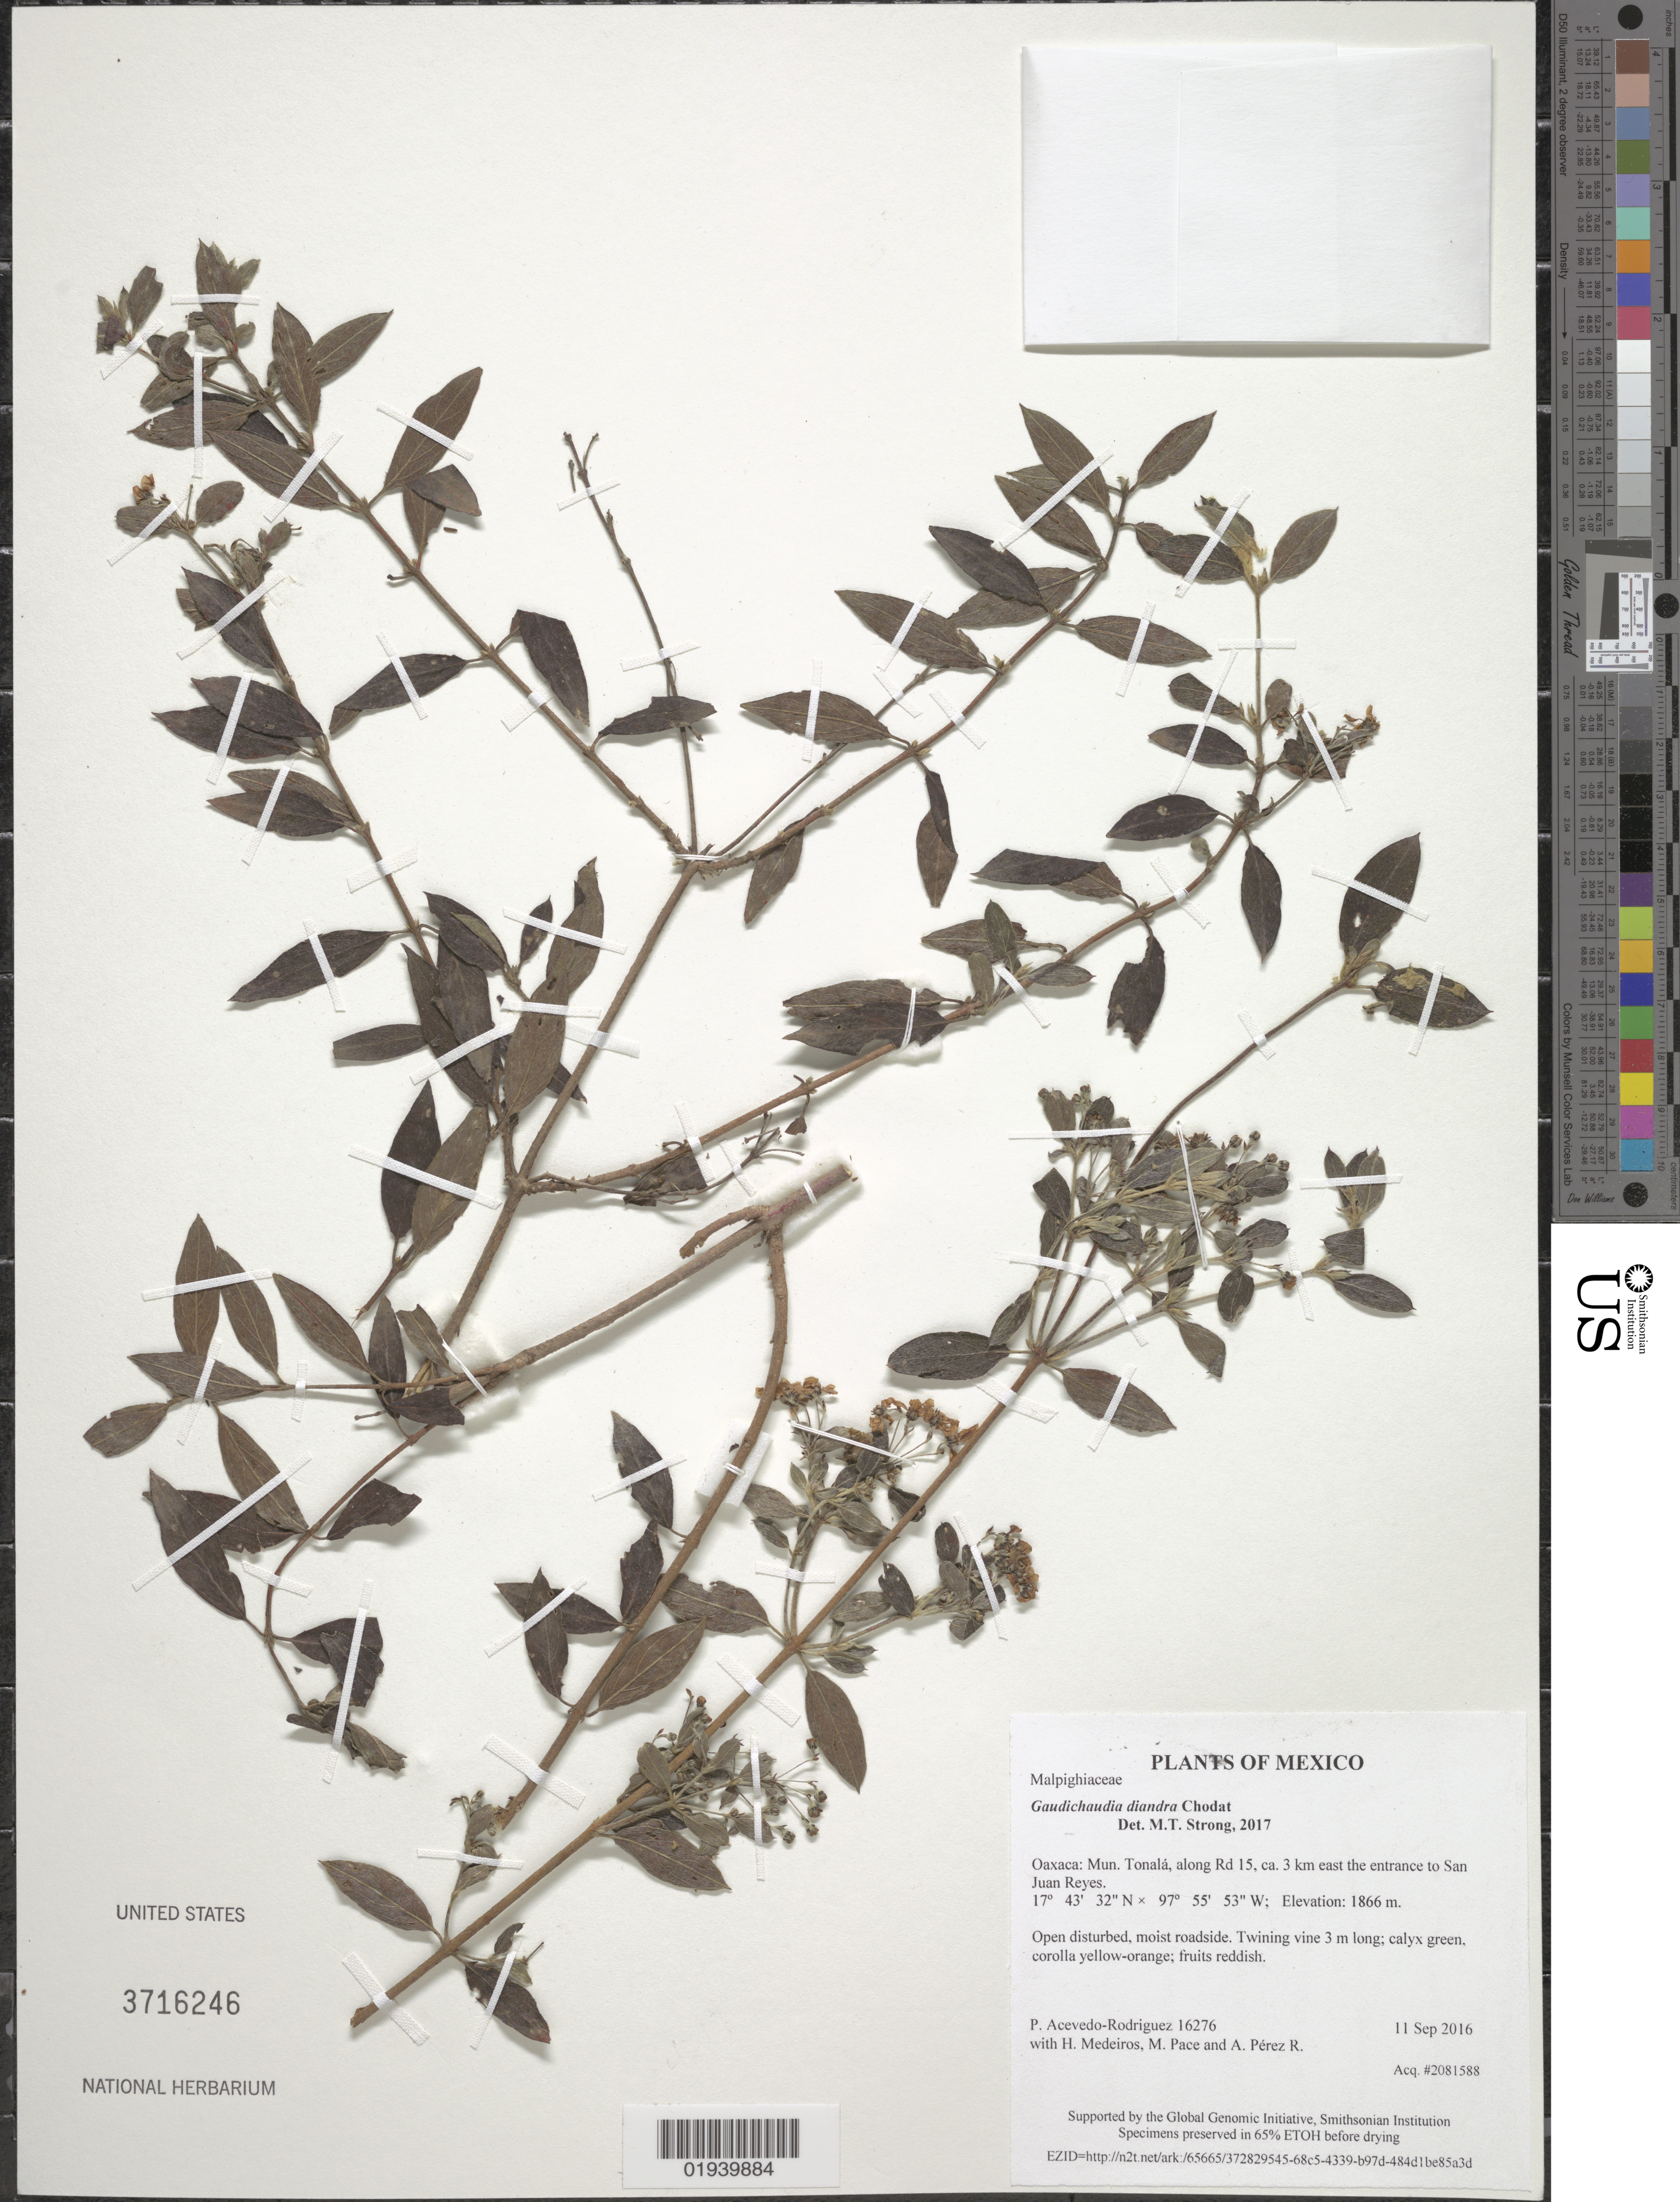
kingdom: Plantae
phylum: Tracheophyta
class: Magnoliopsida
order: Malpighiales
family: Malpighiaceae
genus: Gaudichaudia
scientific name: Gaudichaudia diandra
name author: Chodat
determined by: Strong, M. T., (US), Smithsonian Institution - National Museum of Natural History (UNITED STATES)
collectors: P. Acevedo-Rodr., H. Medeiros, M. R. Pace & A. Pérez R.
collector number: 16276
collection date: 2016-09-11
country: Mexico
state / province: Oaxaca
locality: Mun. Tonalá, along Rd 15, ca. 3 km east the entrance to San Juan Reyes.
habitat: Open disturbed, moist roadside.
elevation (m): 1866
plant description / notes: US, NY, MO, K, F, GH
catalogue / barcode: US 3716246